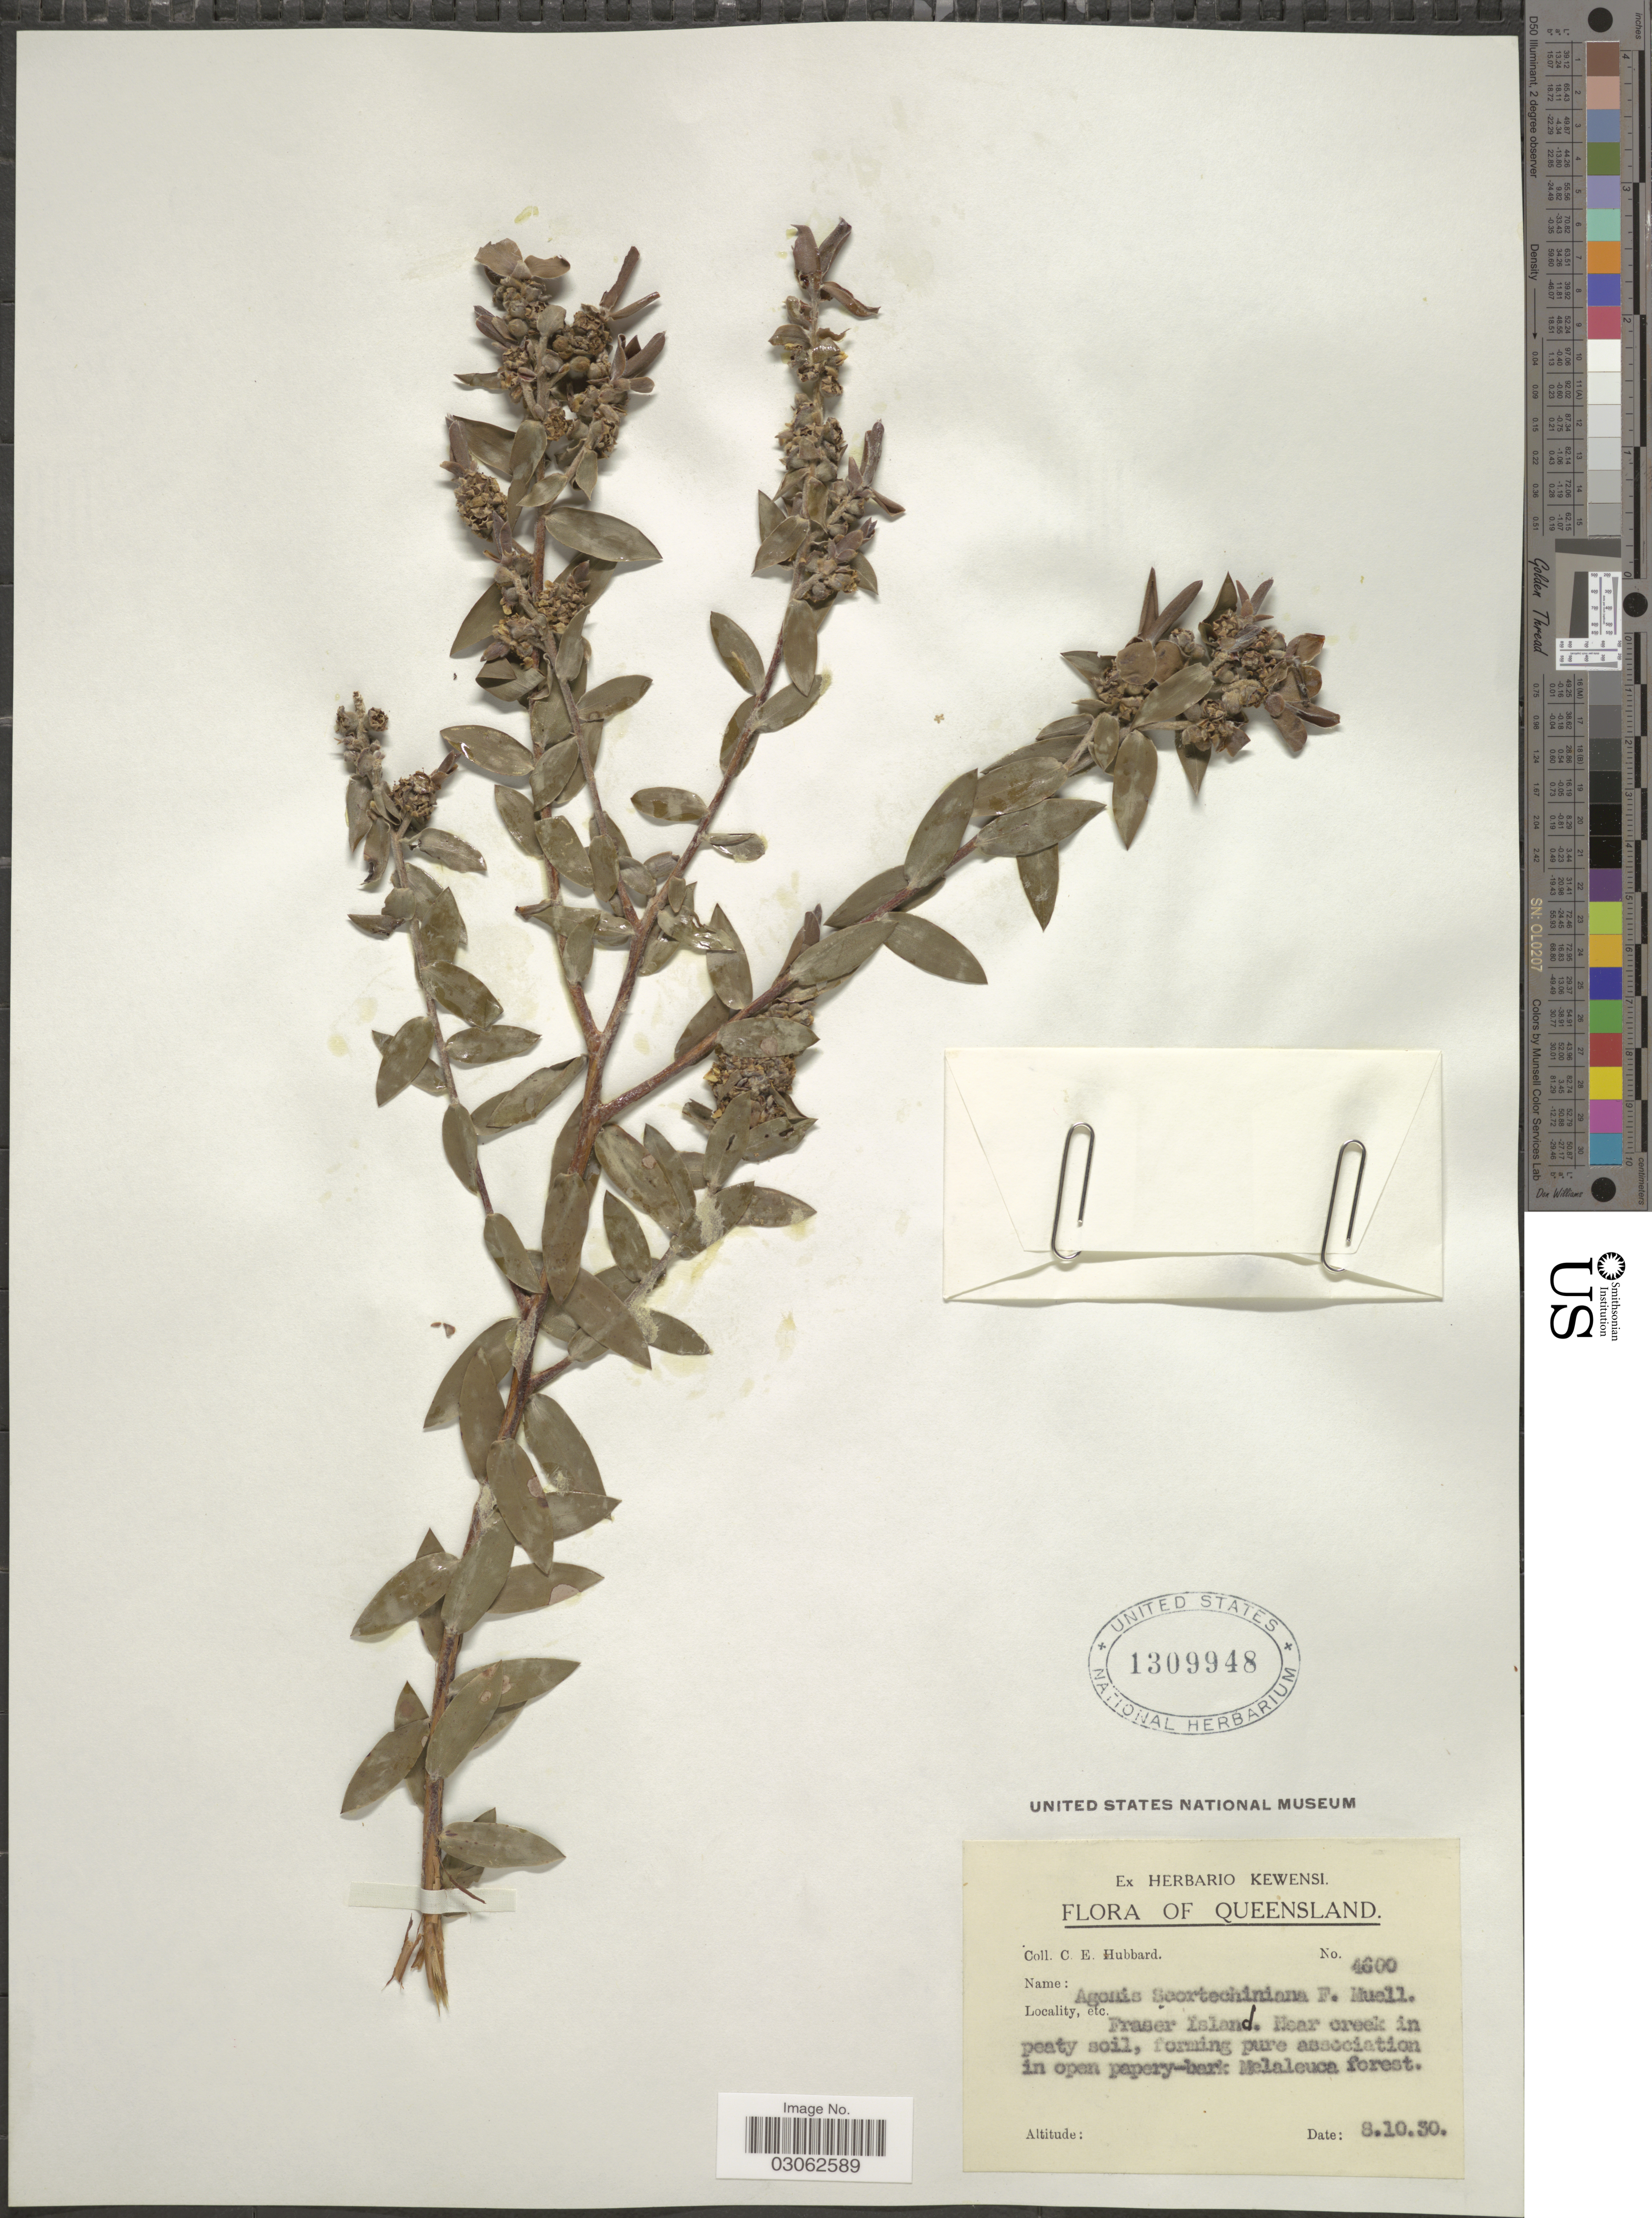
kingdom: Plantae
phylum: Tracheophyta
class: Magnoliopsida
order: Myrtales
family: Myrtaceae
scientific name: Aggreflorum speciosum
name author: (Schauer) P.G. Wilson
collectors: C. E. Hubbard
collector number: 4600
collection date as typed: Transcribed d/m/y: 8/10/30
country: Australia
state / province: Queensland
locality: Fraser Island. Near creek in peaty soil.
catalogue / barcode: US 1309948